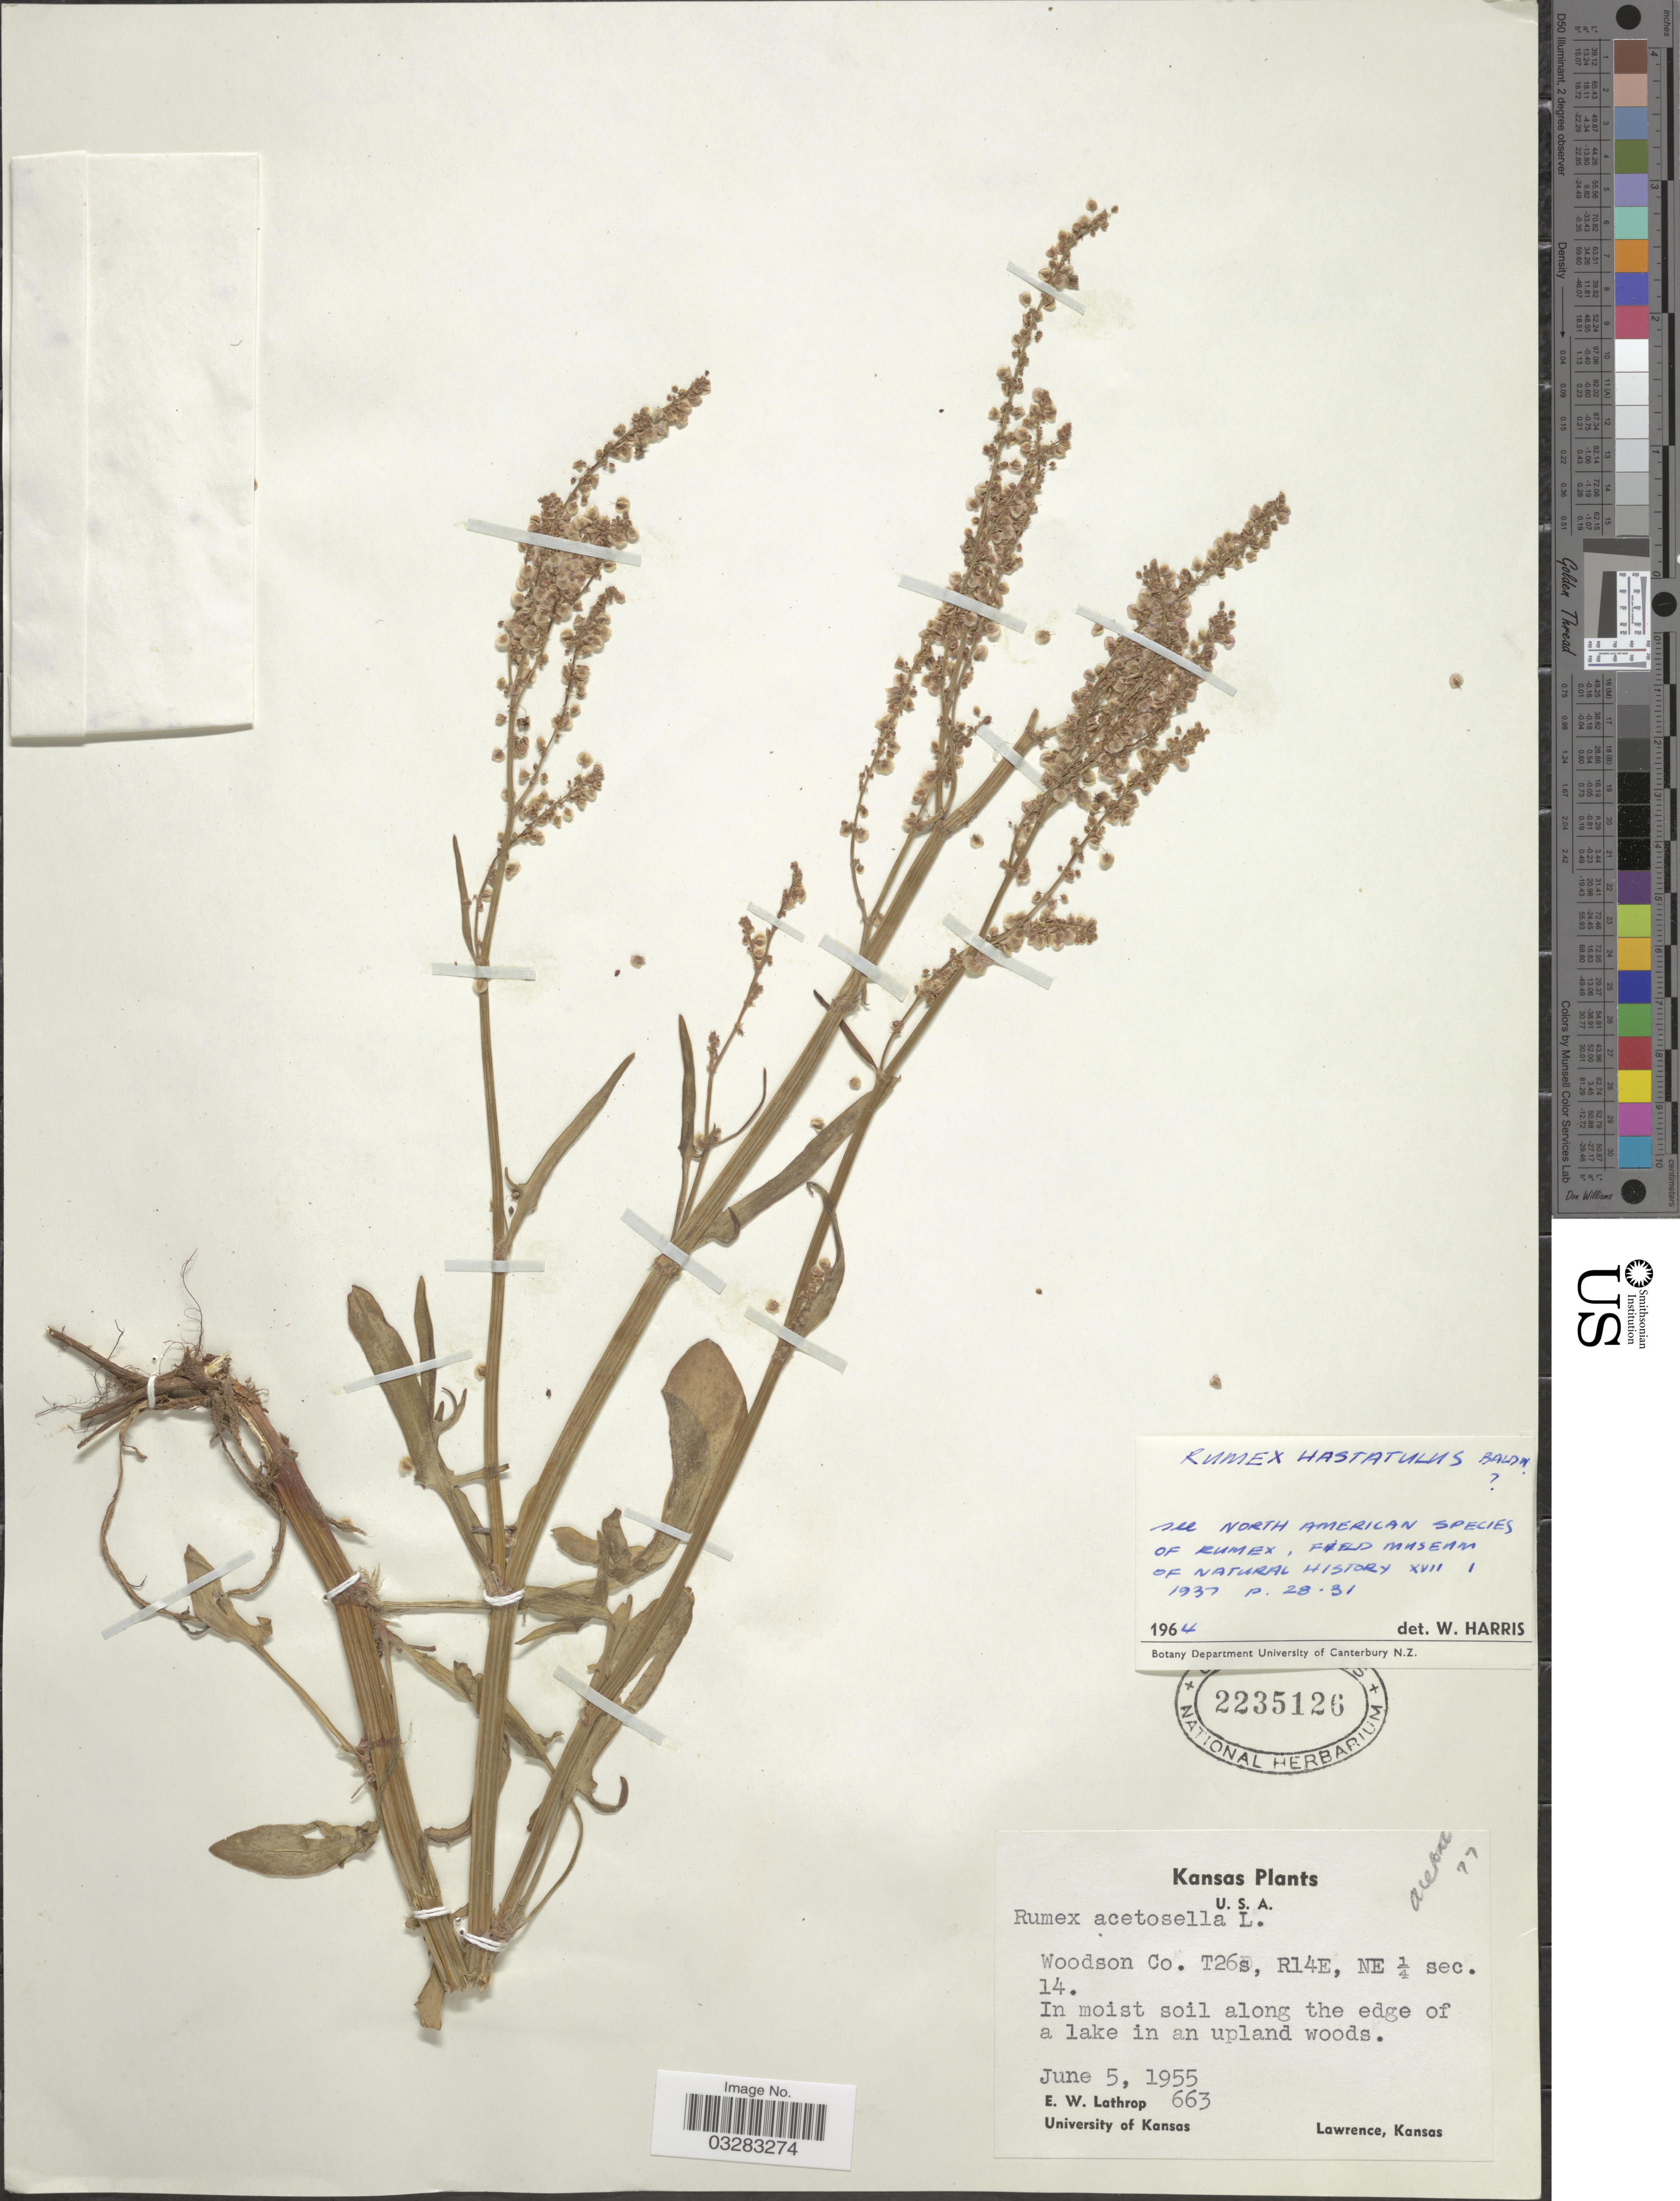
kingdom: Plantae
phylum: Tracheophyta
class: Magnoliopsida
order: Caryophyllales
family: Polygonaceae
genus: Rumex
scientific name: Rumex acetosella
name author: L.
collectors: E. W. Lathrop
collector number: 663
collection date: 1955-06-05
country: United States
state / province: Kansas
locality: Woodson Co. T26s, R14E, NE¼ sec. 14.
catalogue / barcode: US 2235126